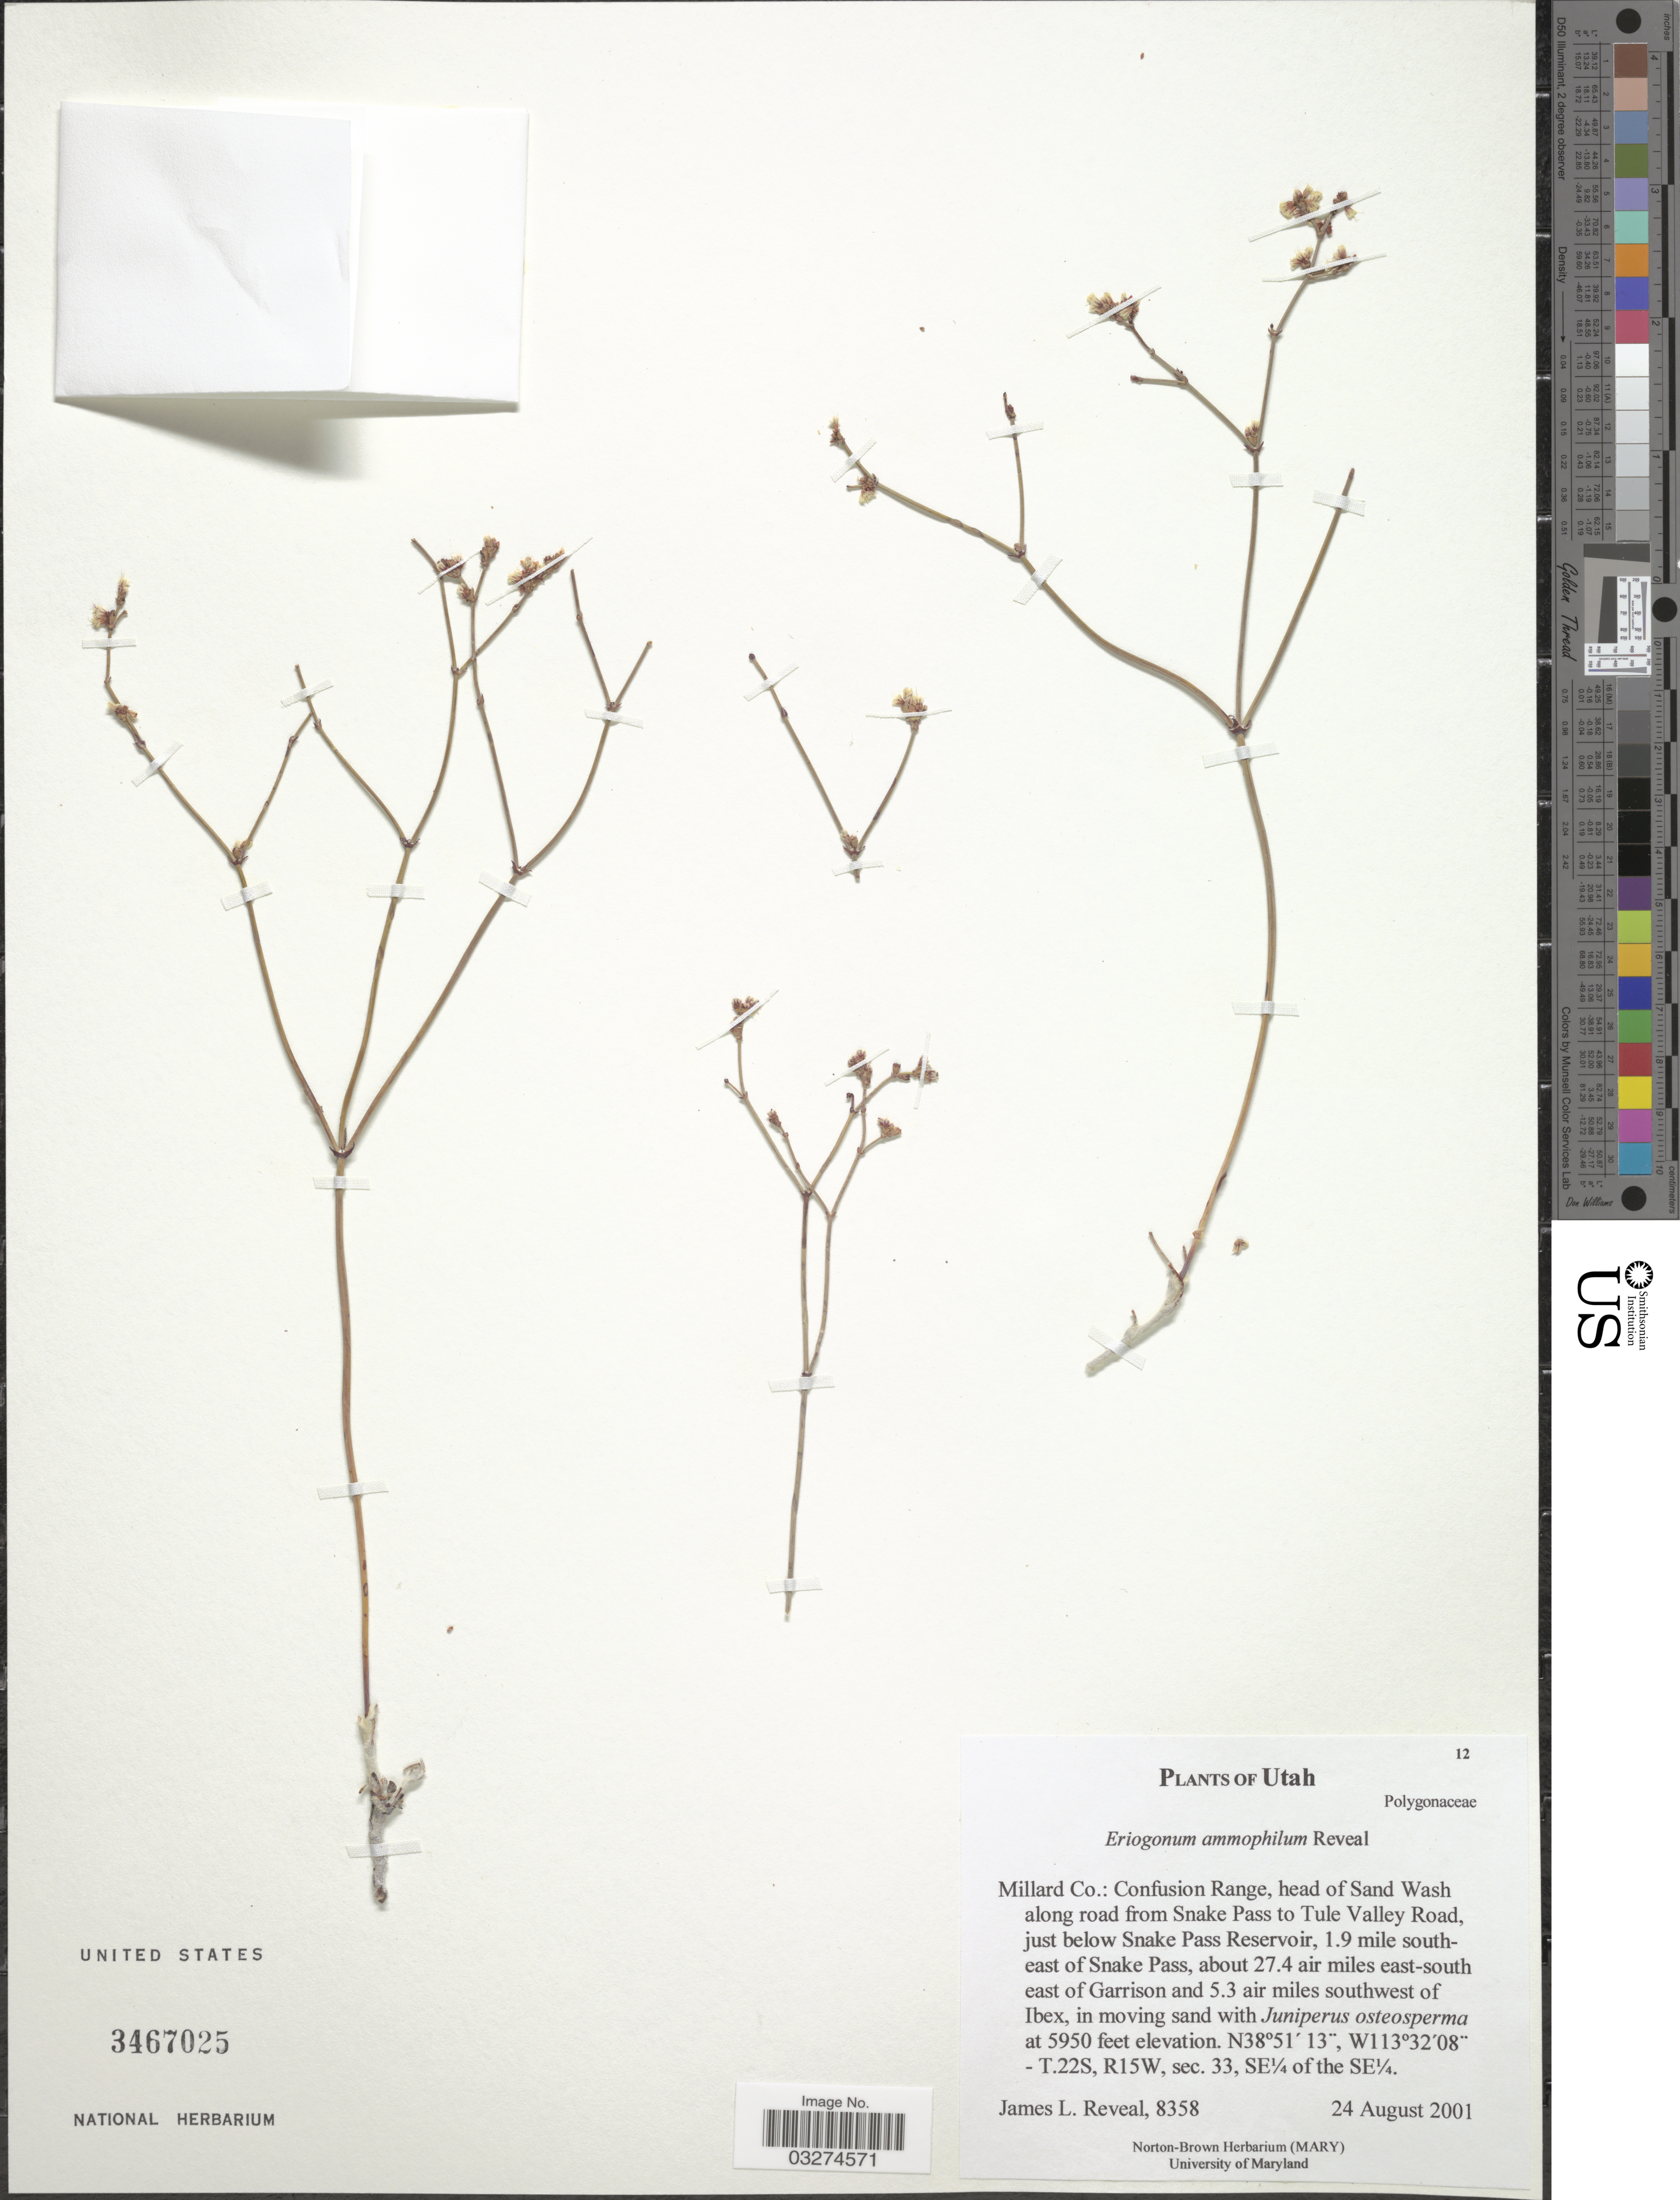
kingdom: Plantae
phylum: Tracheophyta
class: Magnoliopsida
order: Caryophyllales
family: Polygonaceae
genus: Eriogonum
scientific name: Eriogonum ammophilum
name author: Reveal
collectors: J. L. Reveal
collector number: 8358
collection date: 2001-08-24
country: United States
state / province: Utah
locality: Millard Co.: Confusion Range, head of Sand Wash along road from Snake Pass to Tule Valley Road, just below Snake Pass Reservoir, 1.9 mile south-east of Snake Pass, about 27.4 air miles east-south-east of Garrison and 5.3 air miles southwest of Ibex. - T.22S, R15W, sec. 33, SE¼ of the SE¼.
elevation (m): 1814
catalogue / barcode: US 3467025